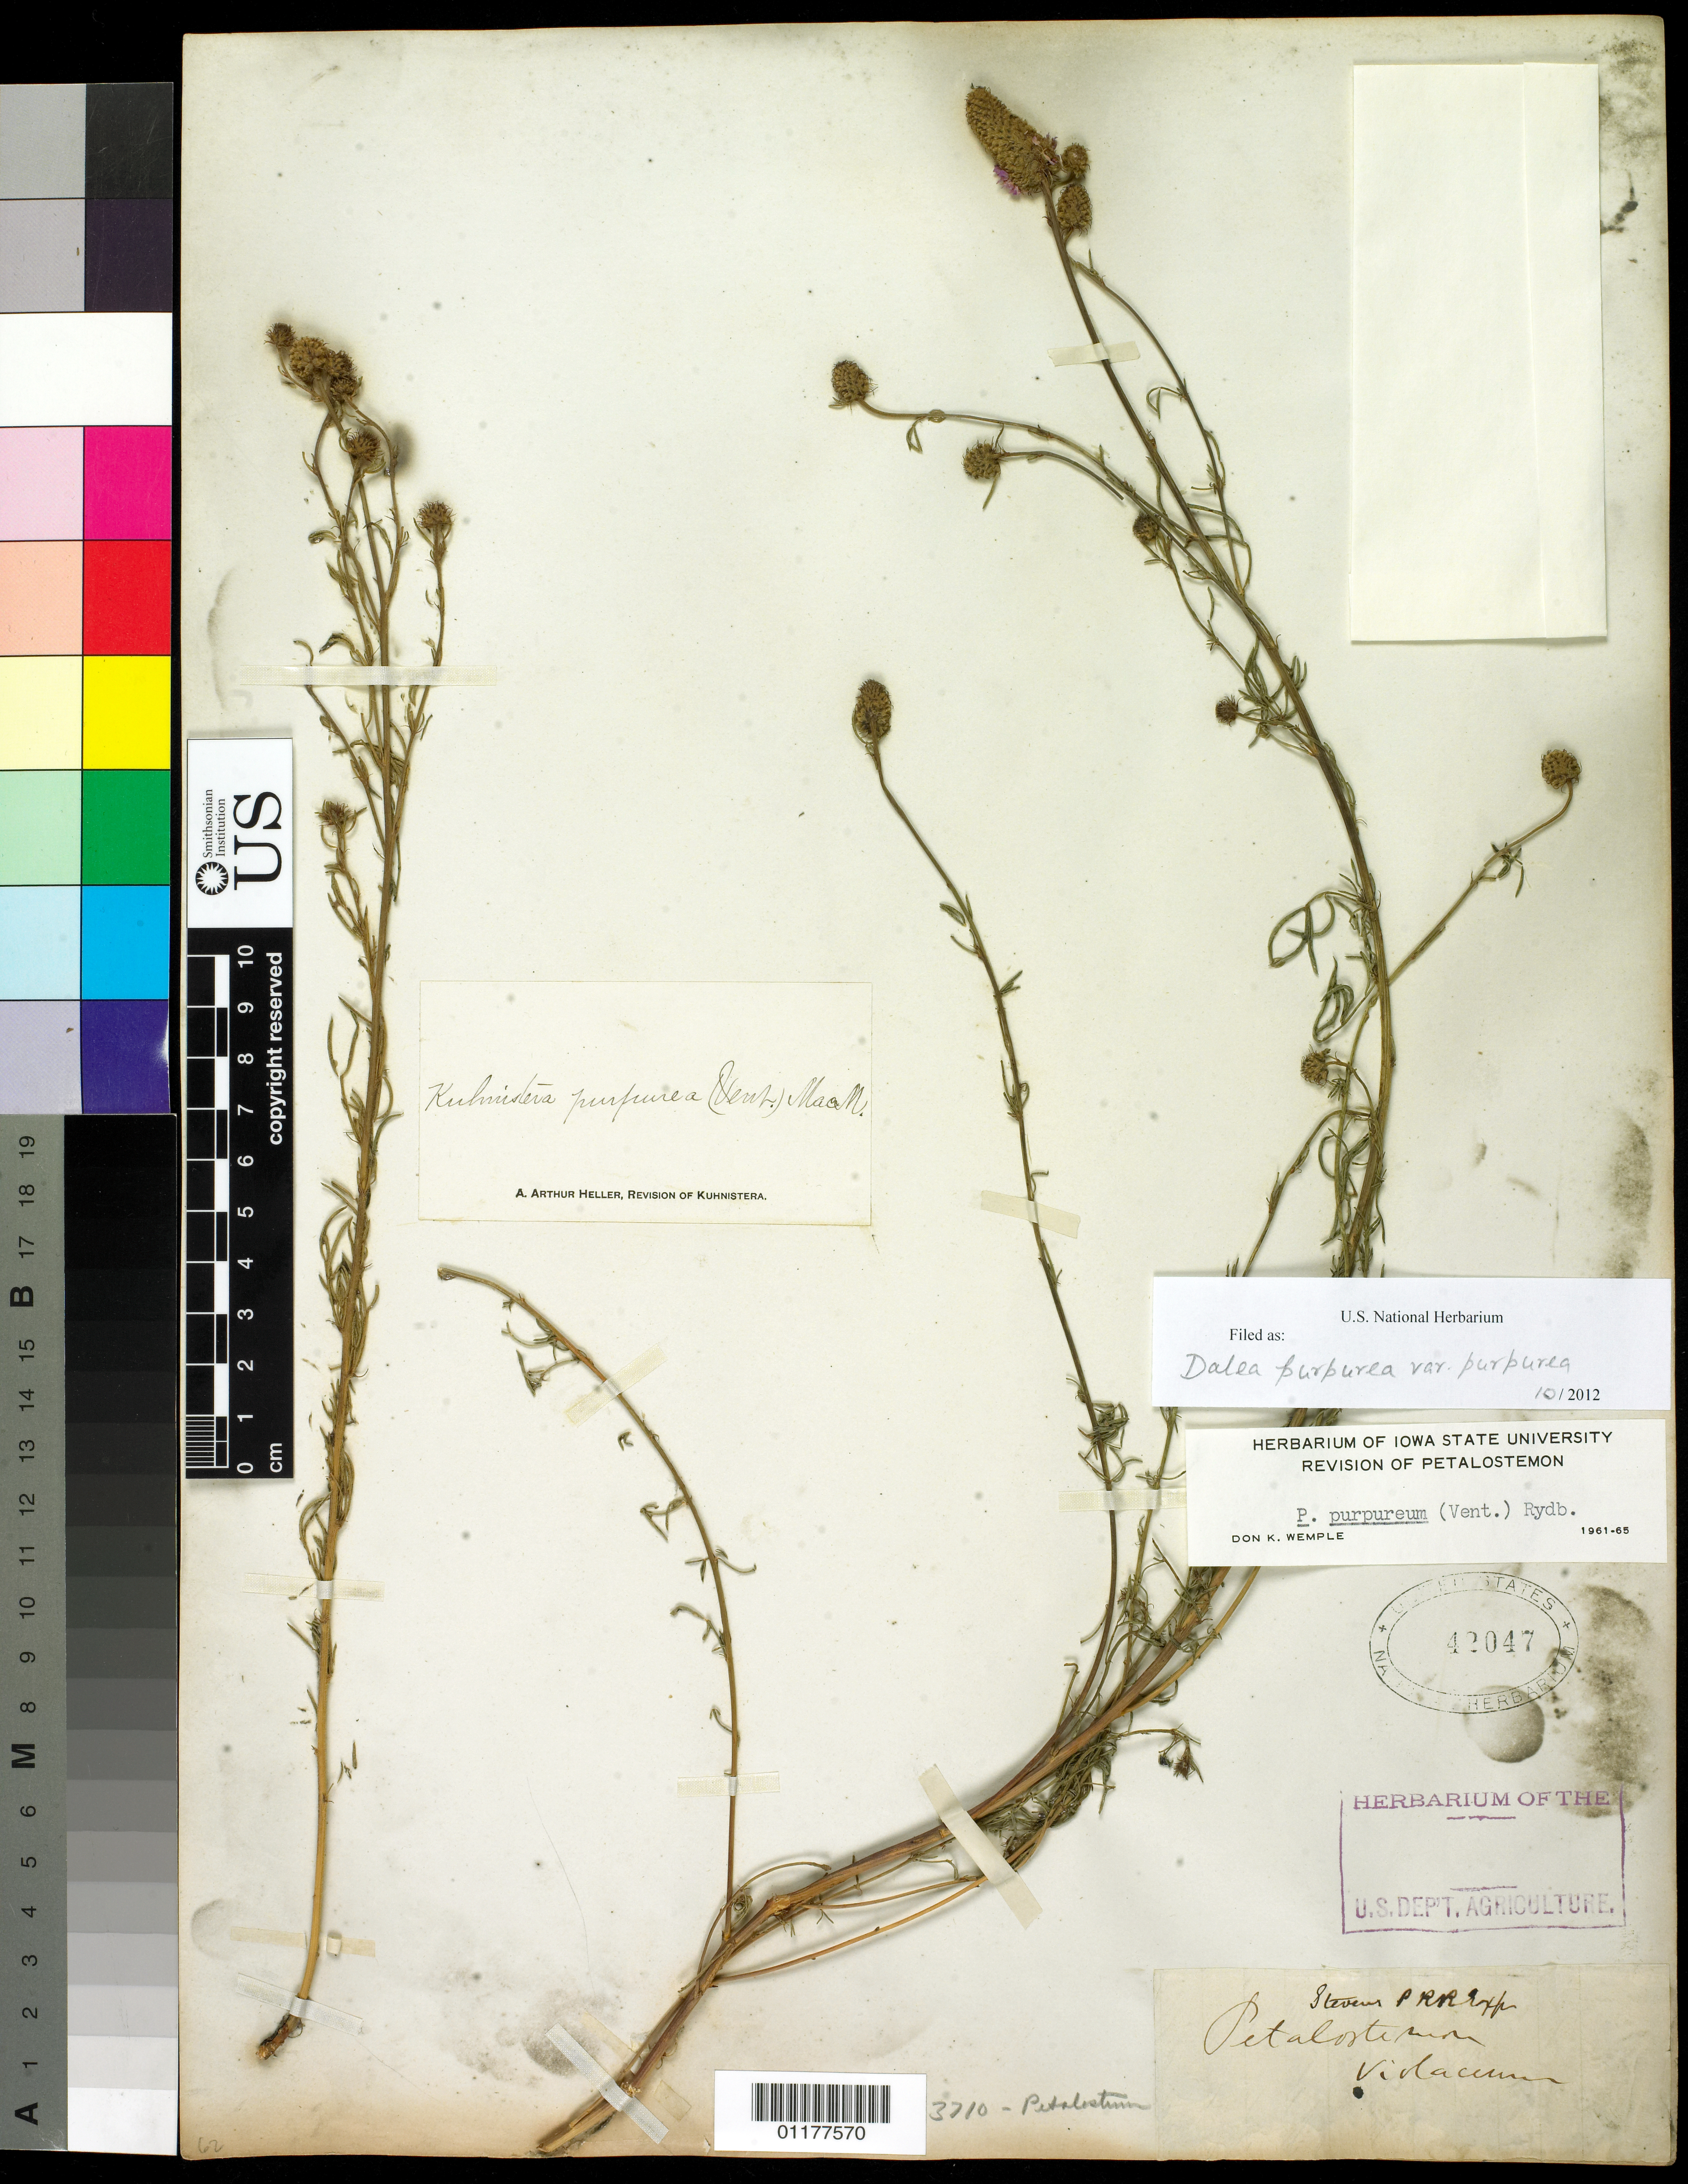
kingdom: Plantae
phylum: Tracheophyta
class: Magnoliopsida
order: Fabales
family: Fabaceae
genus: Dalea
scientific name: Dalea purpurea var. purpurea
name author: Vent.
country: Canada / United States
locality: Camp 85-86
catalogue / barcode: US 42047